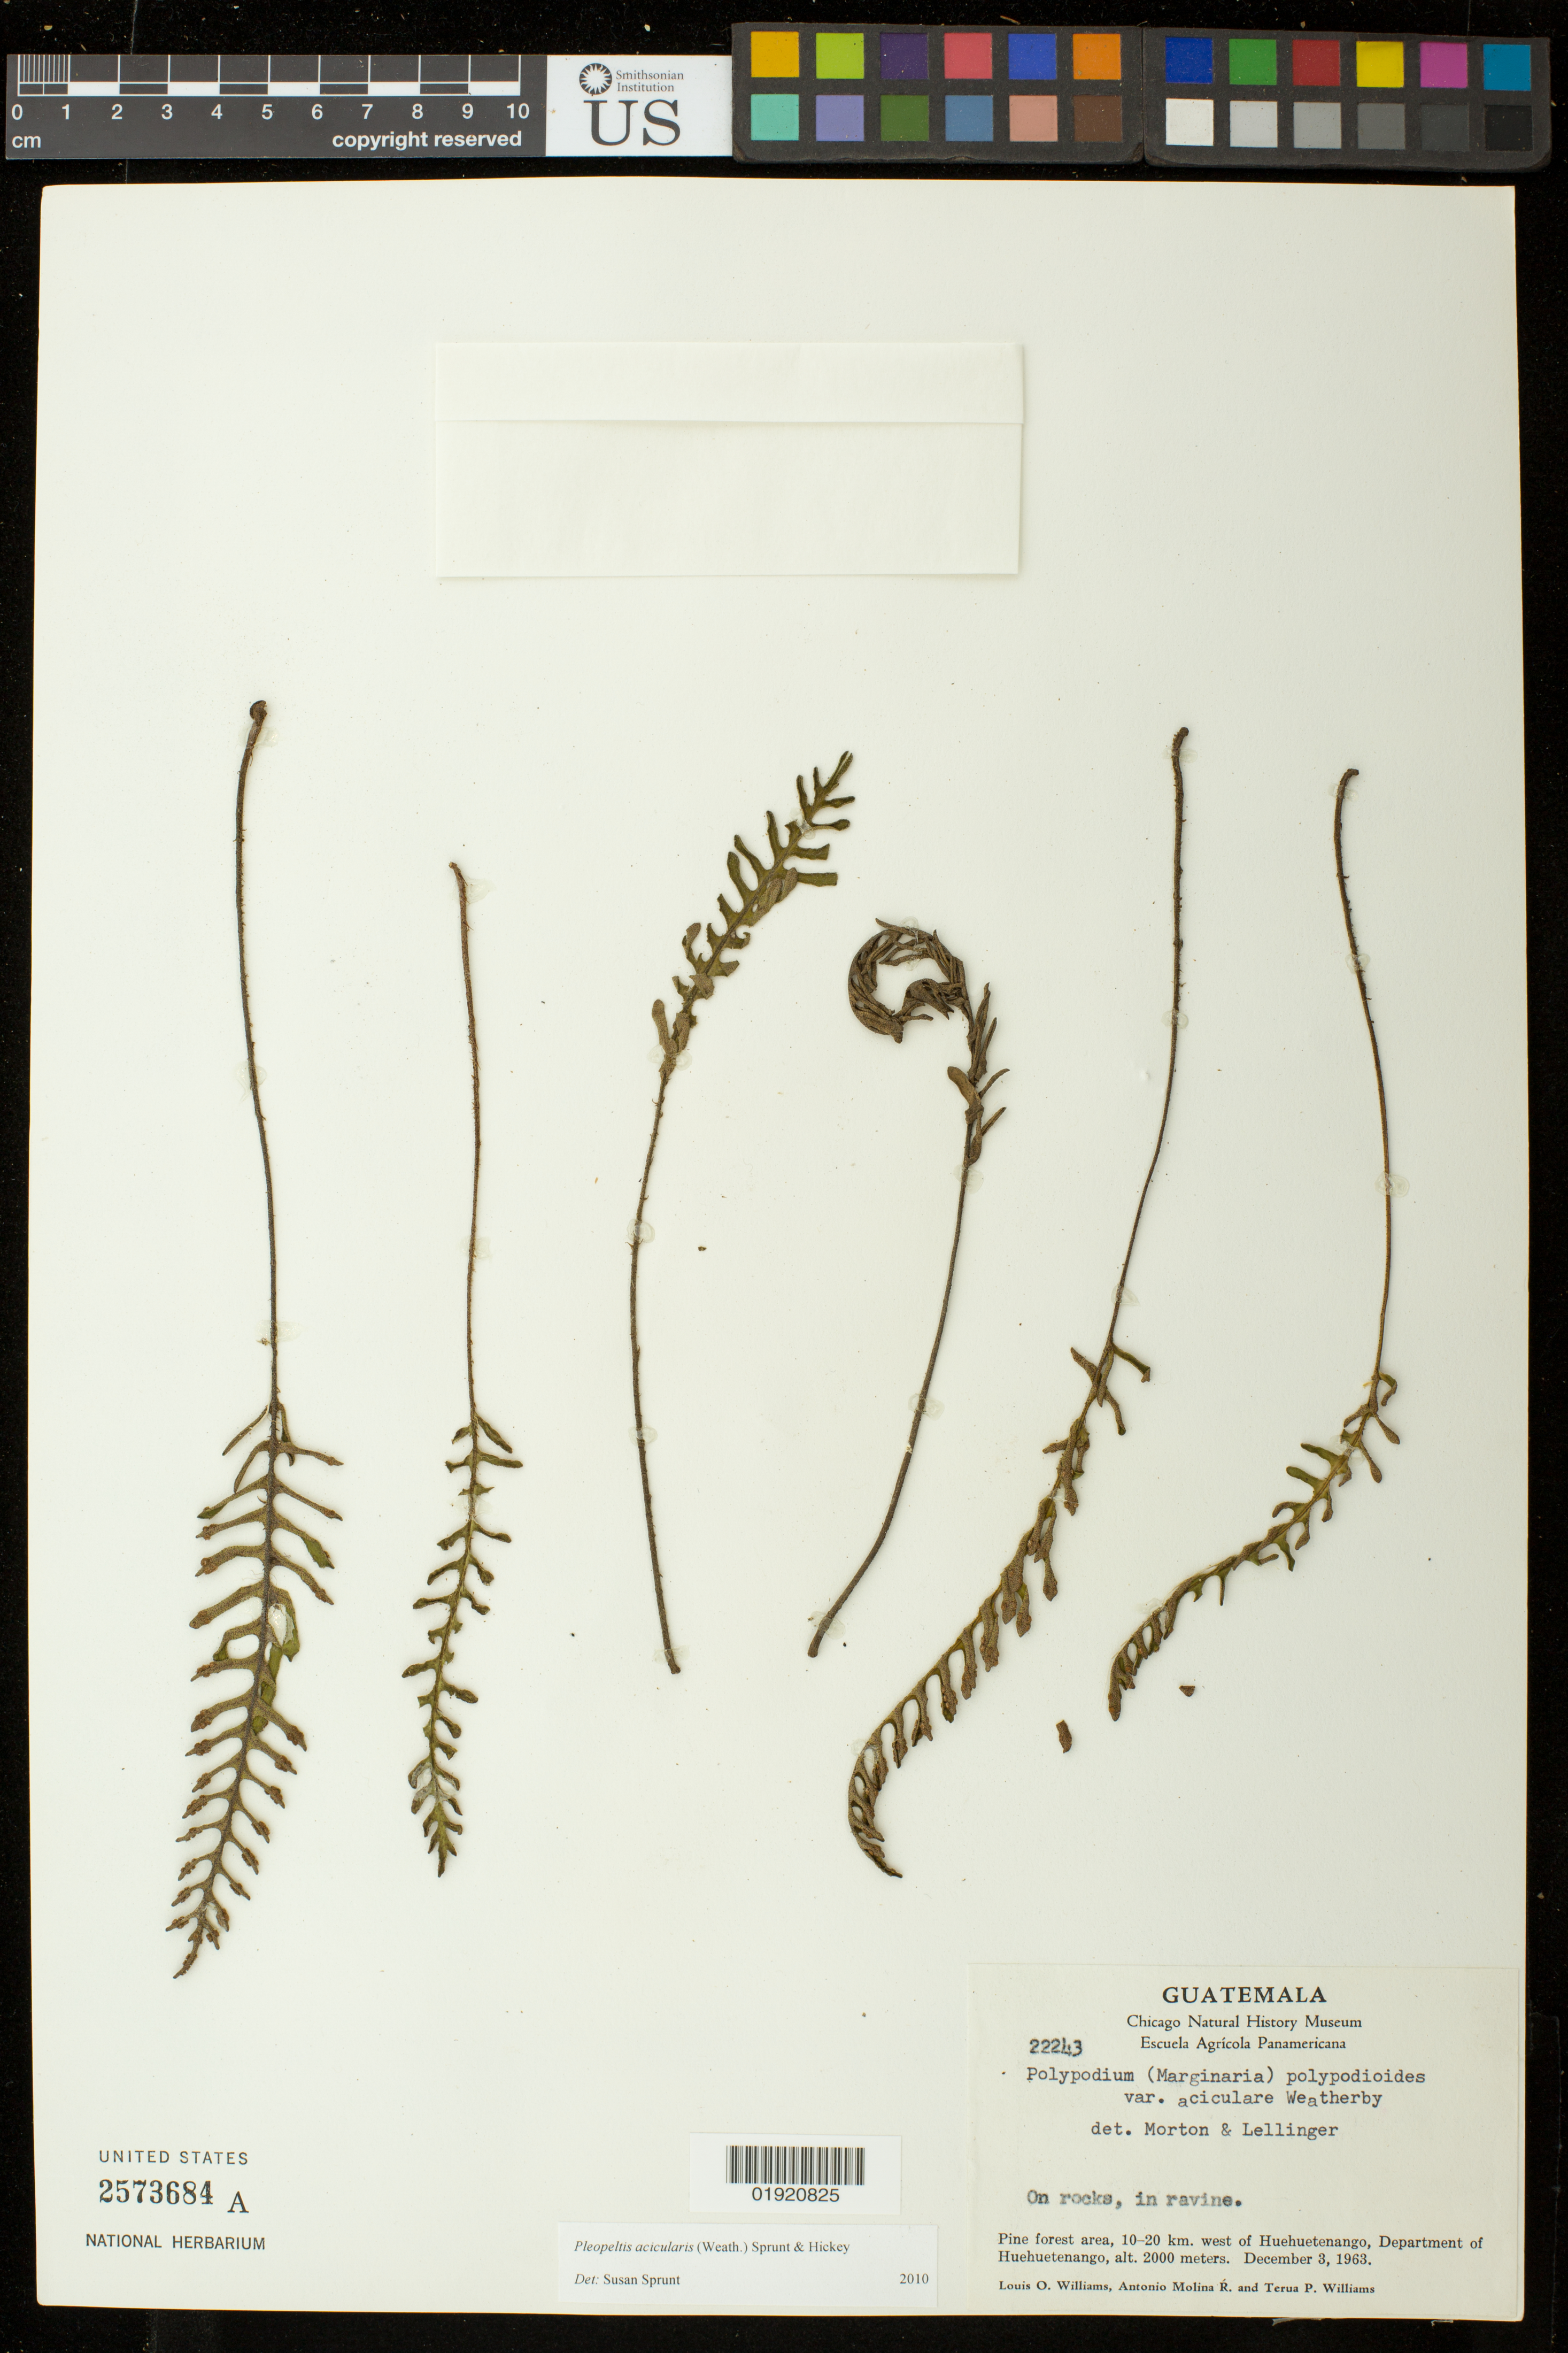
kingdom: Plantae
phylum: Tracheophyta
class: Polypodiopsida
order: Polypodiales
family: Polypodiaceae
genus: Pleopeltis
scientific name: Pleopeltis acicularis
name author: (Weath.) A.R. Sm. & Krömer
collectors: L. O. Williams, A. Molina R. & T. P. Williams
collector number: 22243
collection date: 1963-12-03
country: Guatemala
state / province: Huehuetenango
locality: Pine forest area, 10-20 km west of Huehuetenango, Department of Huehuetenango.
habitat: On rocks, in ravine.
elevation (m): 2000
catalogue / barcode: US 2573684